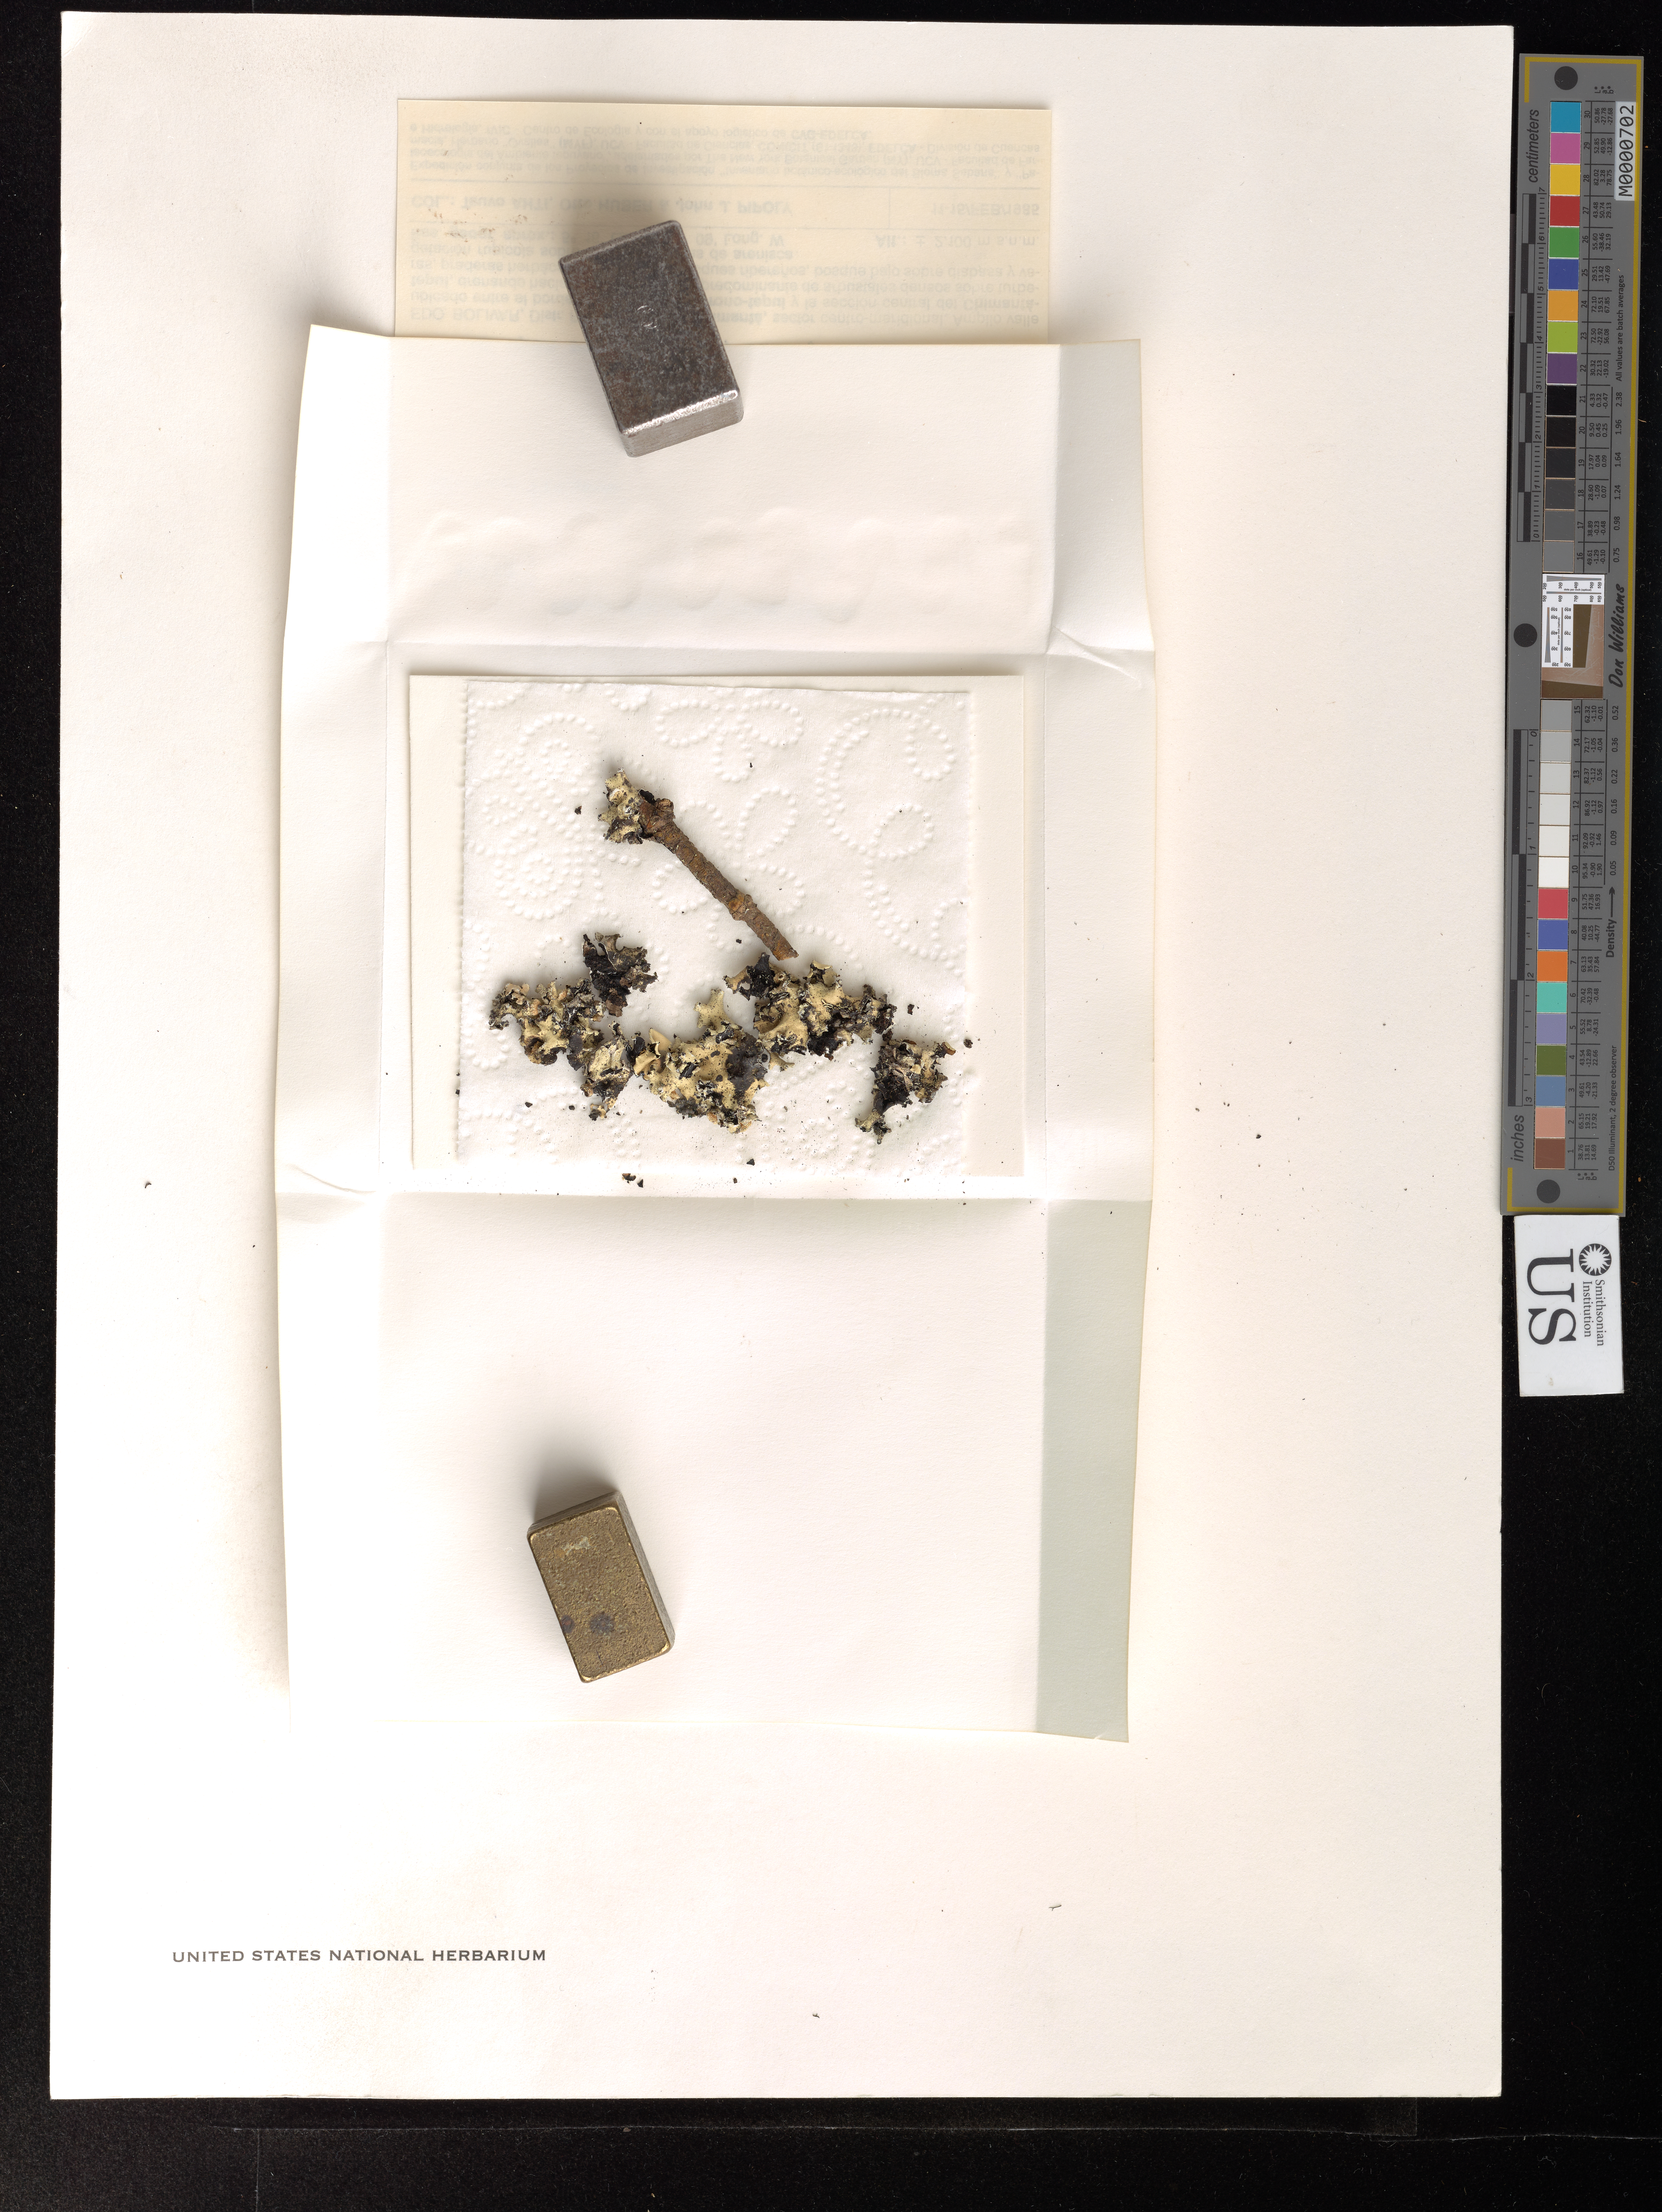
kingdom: Fungi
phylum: Ascomycota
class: Lecanoromycetes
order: Lecanorales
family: Parmeliaceae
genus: Parmotrema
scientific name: Parmotrema sp.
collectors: T. T. Ahti, O. Huber & J. Pipoly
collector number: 45242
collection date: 1985-02-11/1985-02-15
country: Venezuela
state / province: Bolívar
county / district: Piar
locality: Macizo del Chimantá, sector centro-meridional. Amplio valle ubicado entre el borde nor-oriental del Torono-tepui y la sección central del Chimantá-tepui, drenando hacia el Sur.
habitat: Vegetación predominante de arbustales densos sobre turberas, praderas herbáceas sabanoides, bosques ribereños, bosque bajo sobre diabasa y vegetación rupícola sobre terrazas rocosas de arenisca.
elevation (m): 2100